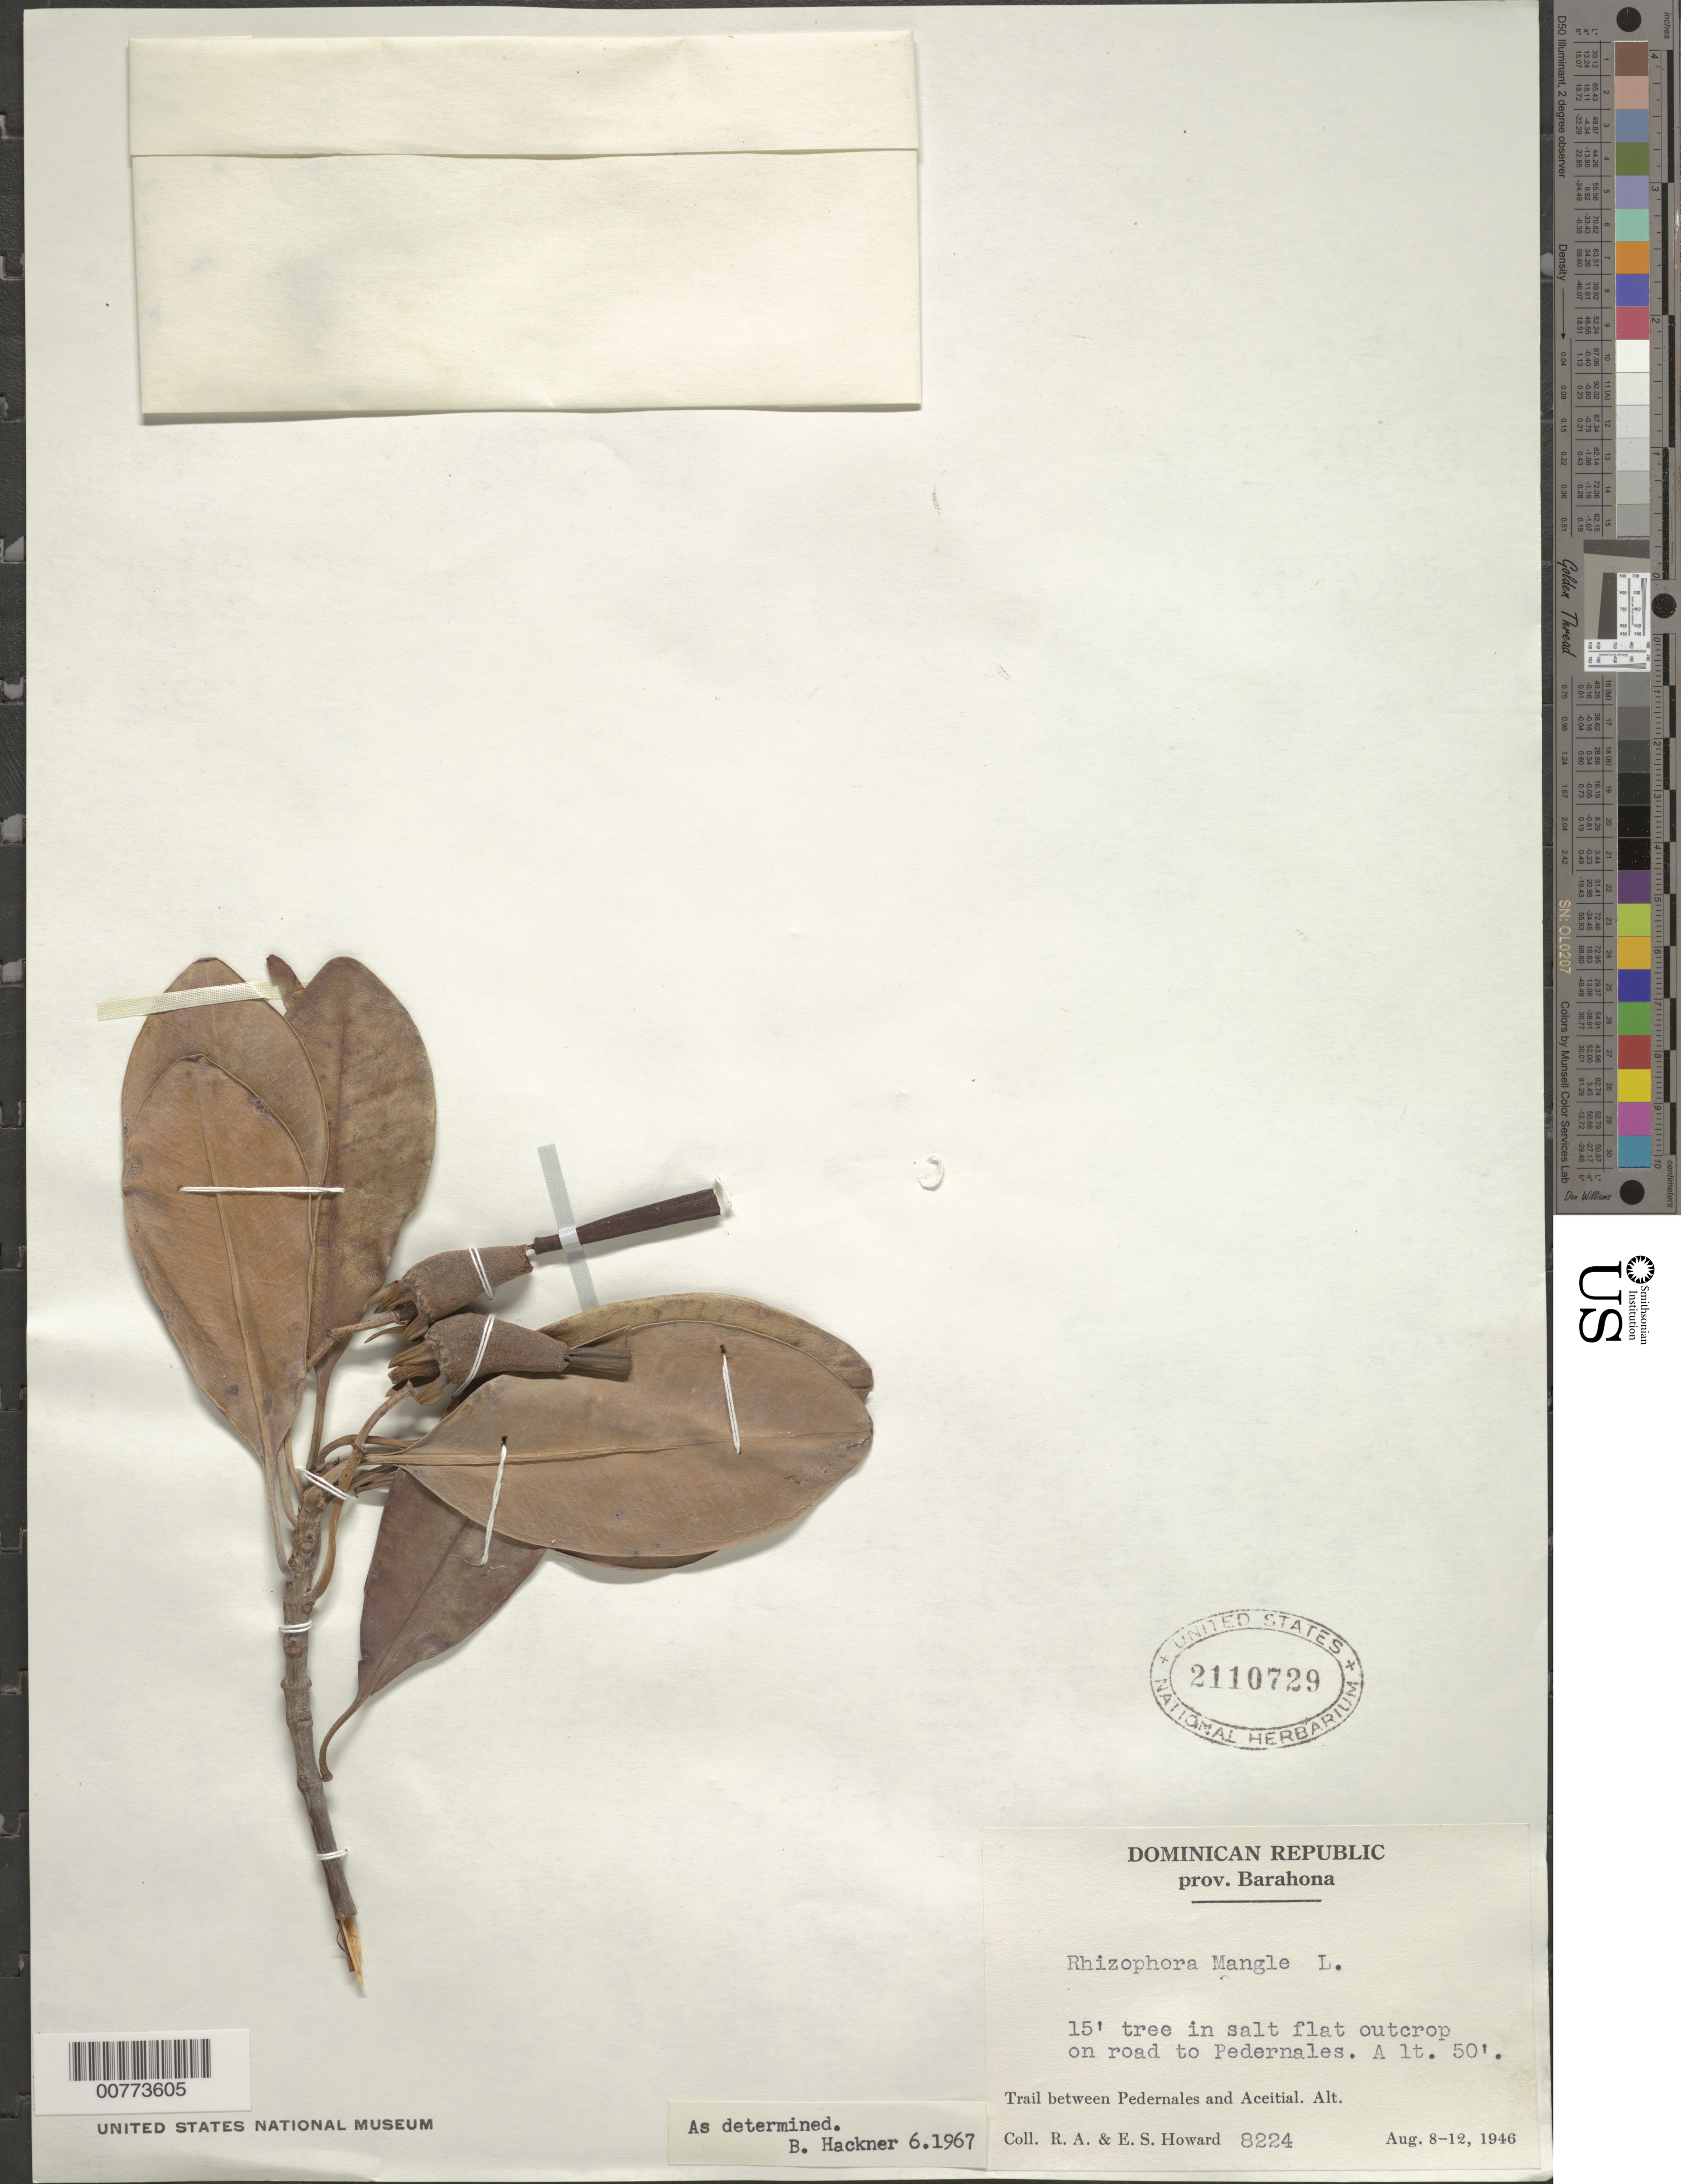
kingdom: Plantae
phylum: Tracheophyta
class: Magnoliopsida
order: Malpighiales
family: Rhizophoraceae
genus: Rhizophora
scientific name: Rhizophora mangle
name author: L.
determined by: Hackner, B.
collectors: R. A. Howard & E. S. Howard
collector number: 8224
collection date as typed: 08 Aug 1946 to 12 Aug 1946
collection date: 1946-08-08/1946-08-12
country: Dominican Republic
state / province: Barahona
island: Hispaniola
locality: Trail between Pedernales and Aceital, road to Pedernales.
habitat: Salt flat outcrop.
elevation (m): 15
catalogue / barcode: US 2110729